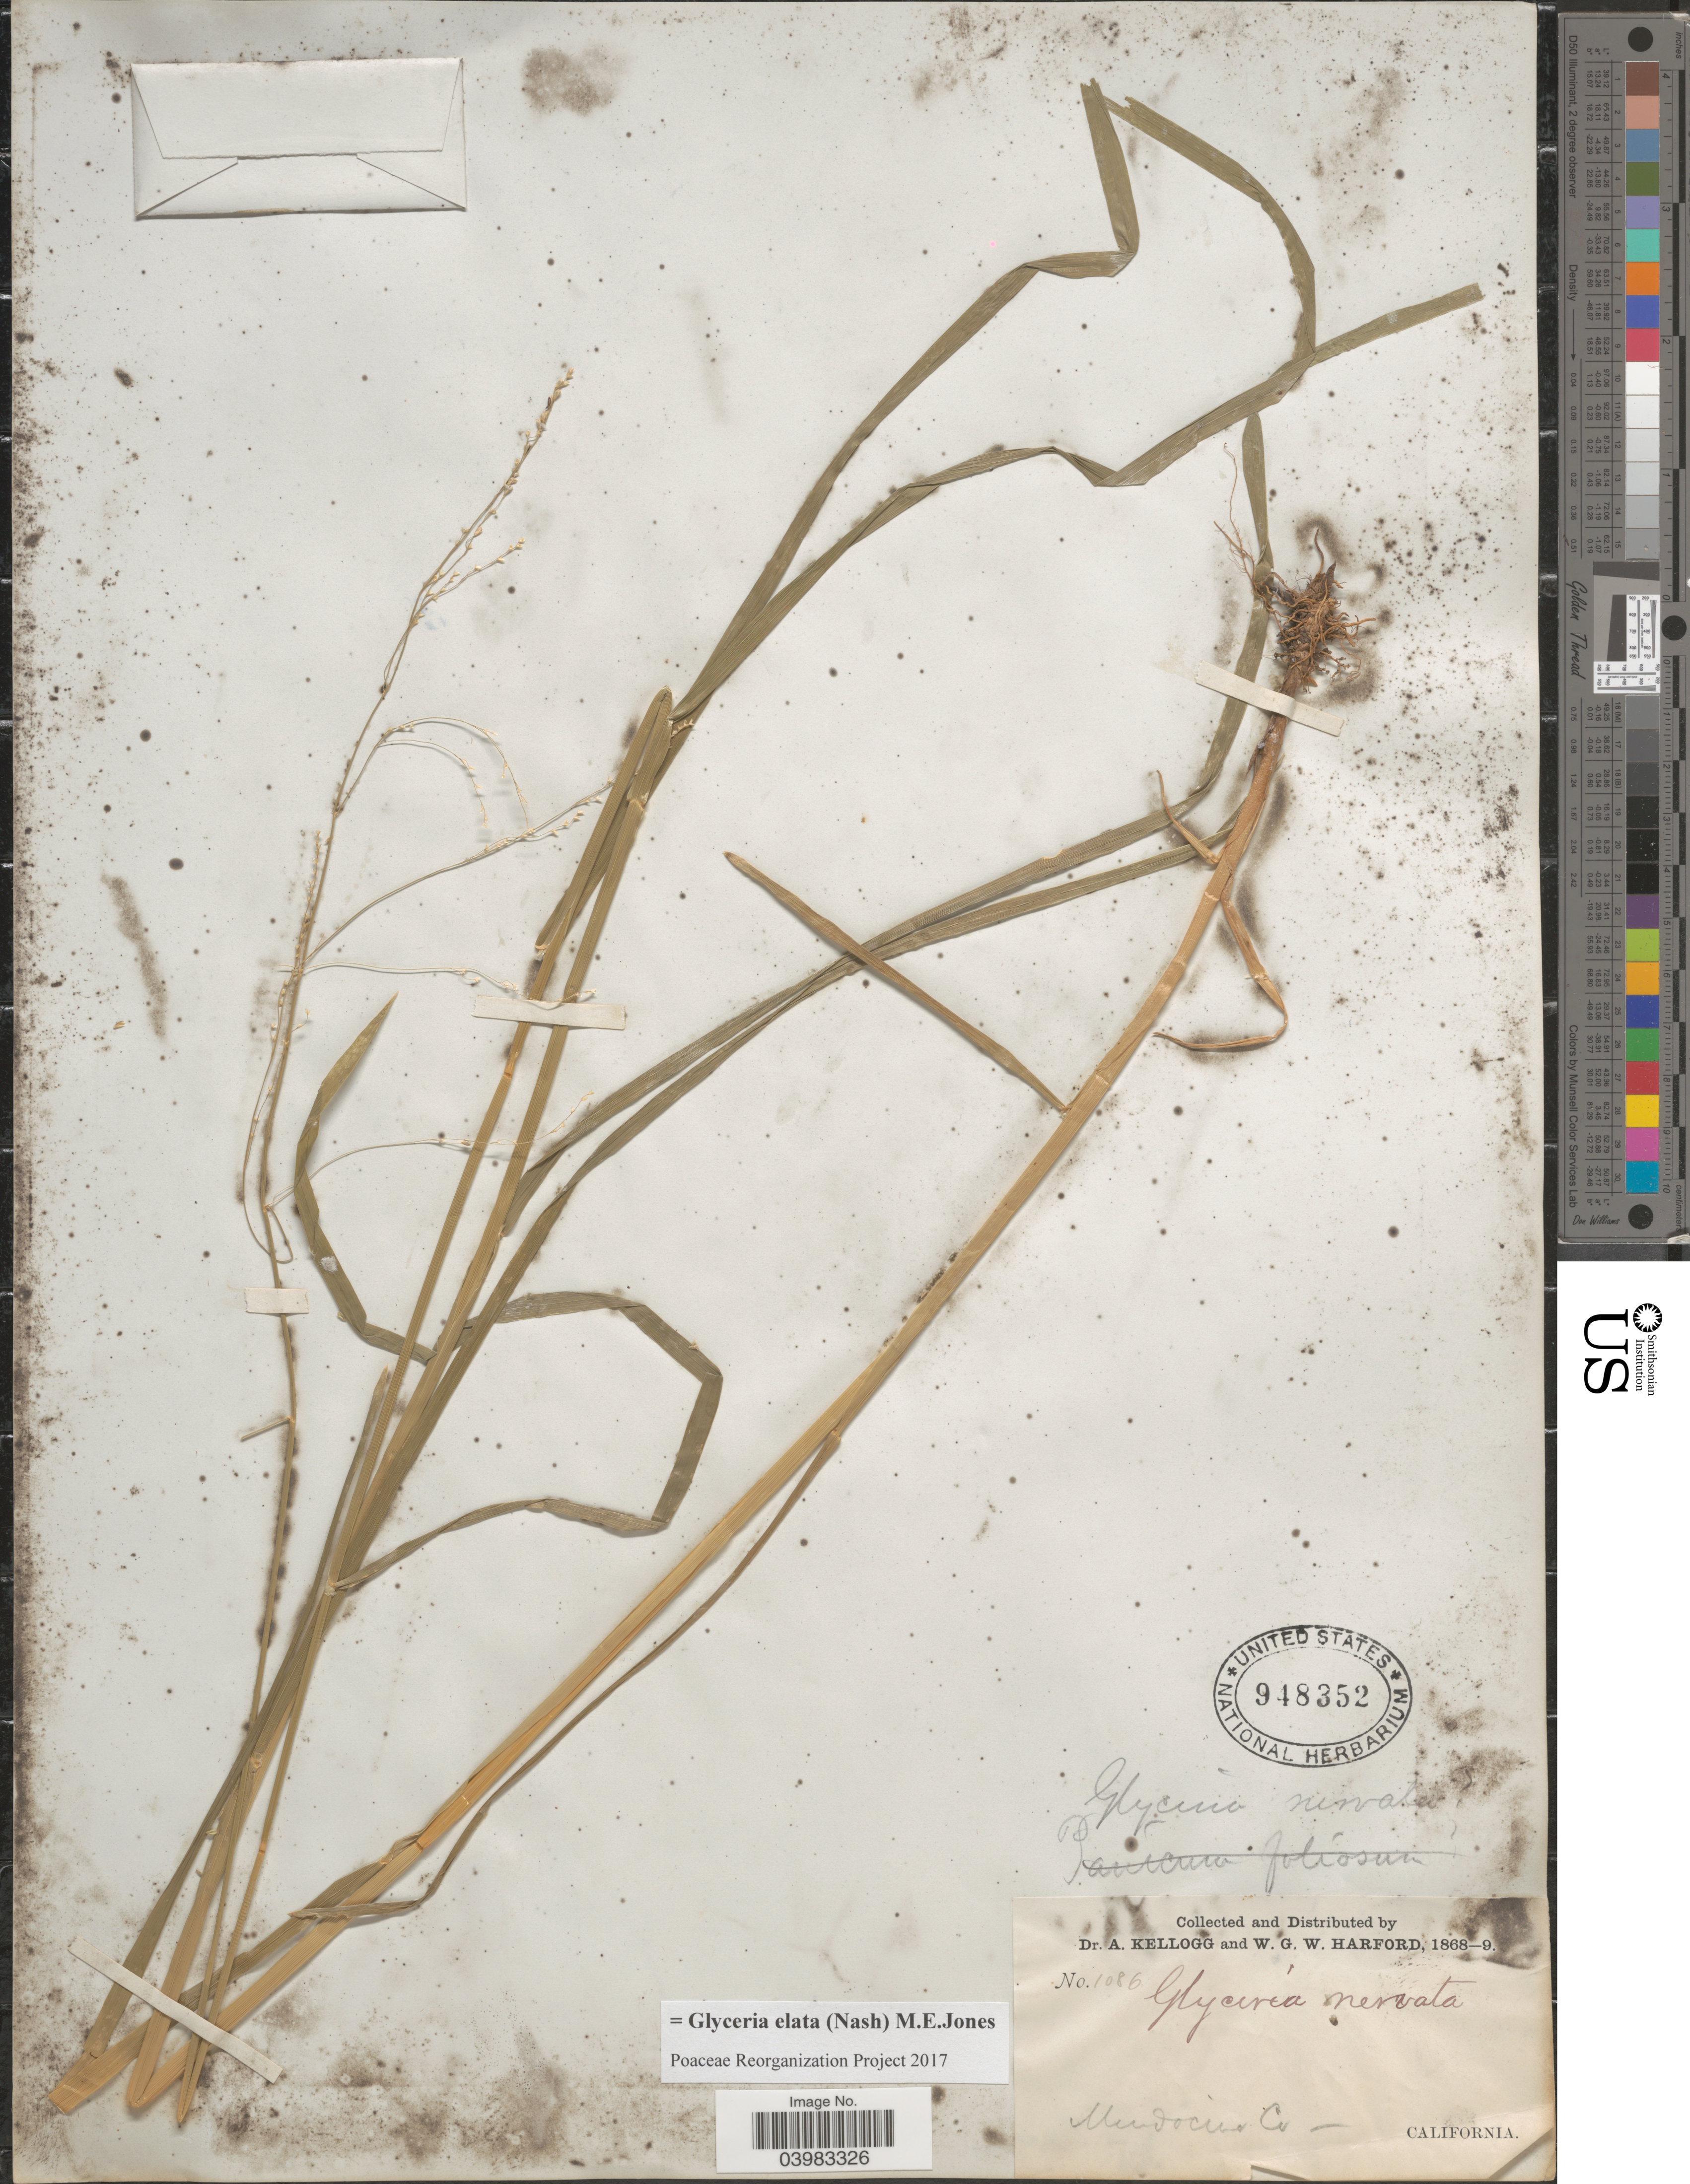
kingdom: Plantae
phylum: Tracheophyta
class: Liliopsida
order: Poales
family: Poaceae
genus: Glyceria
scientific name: Glyceria elata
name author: (Nash) M.E. Jones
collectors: A. Kellogg & W. G. W. Harford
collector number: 1086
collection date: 1868/1869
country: United States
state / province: California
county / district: Mendocino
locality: Mendocino Co.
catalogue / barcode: US 948352